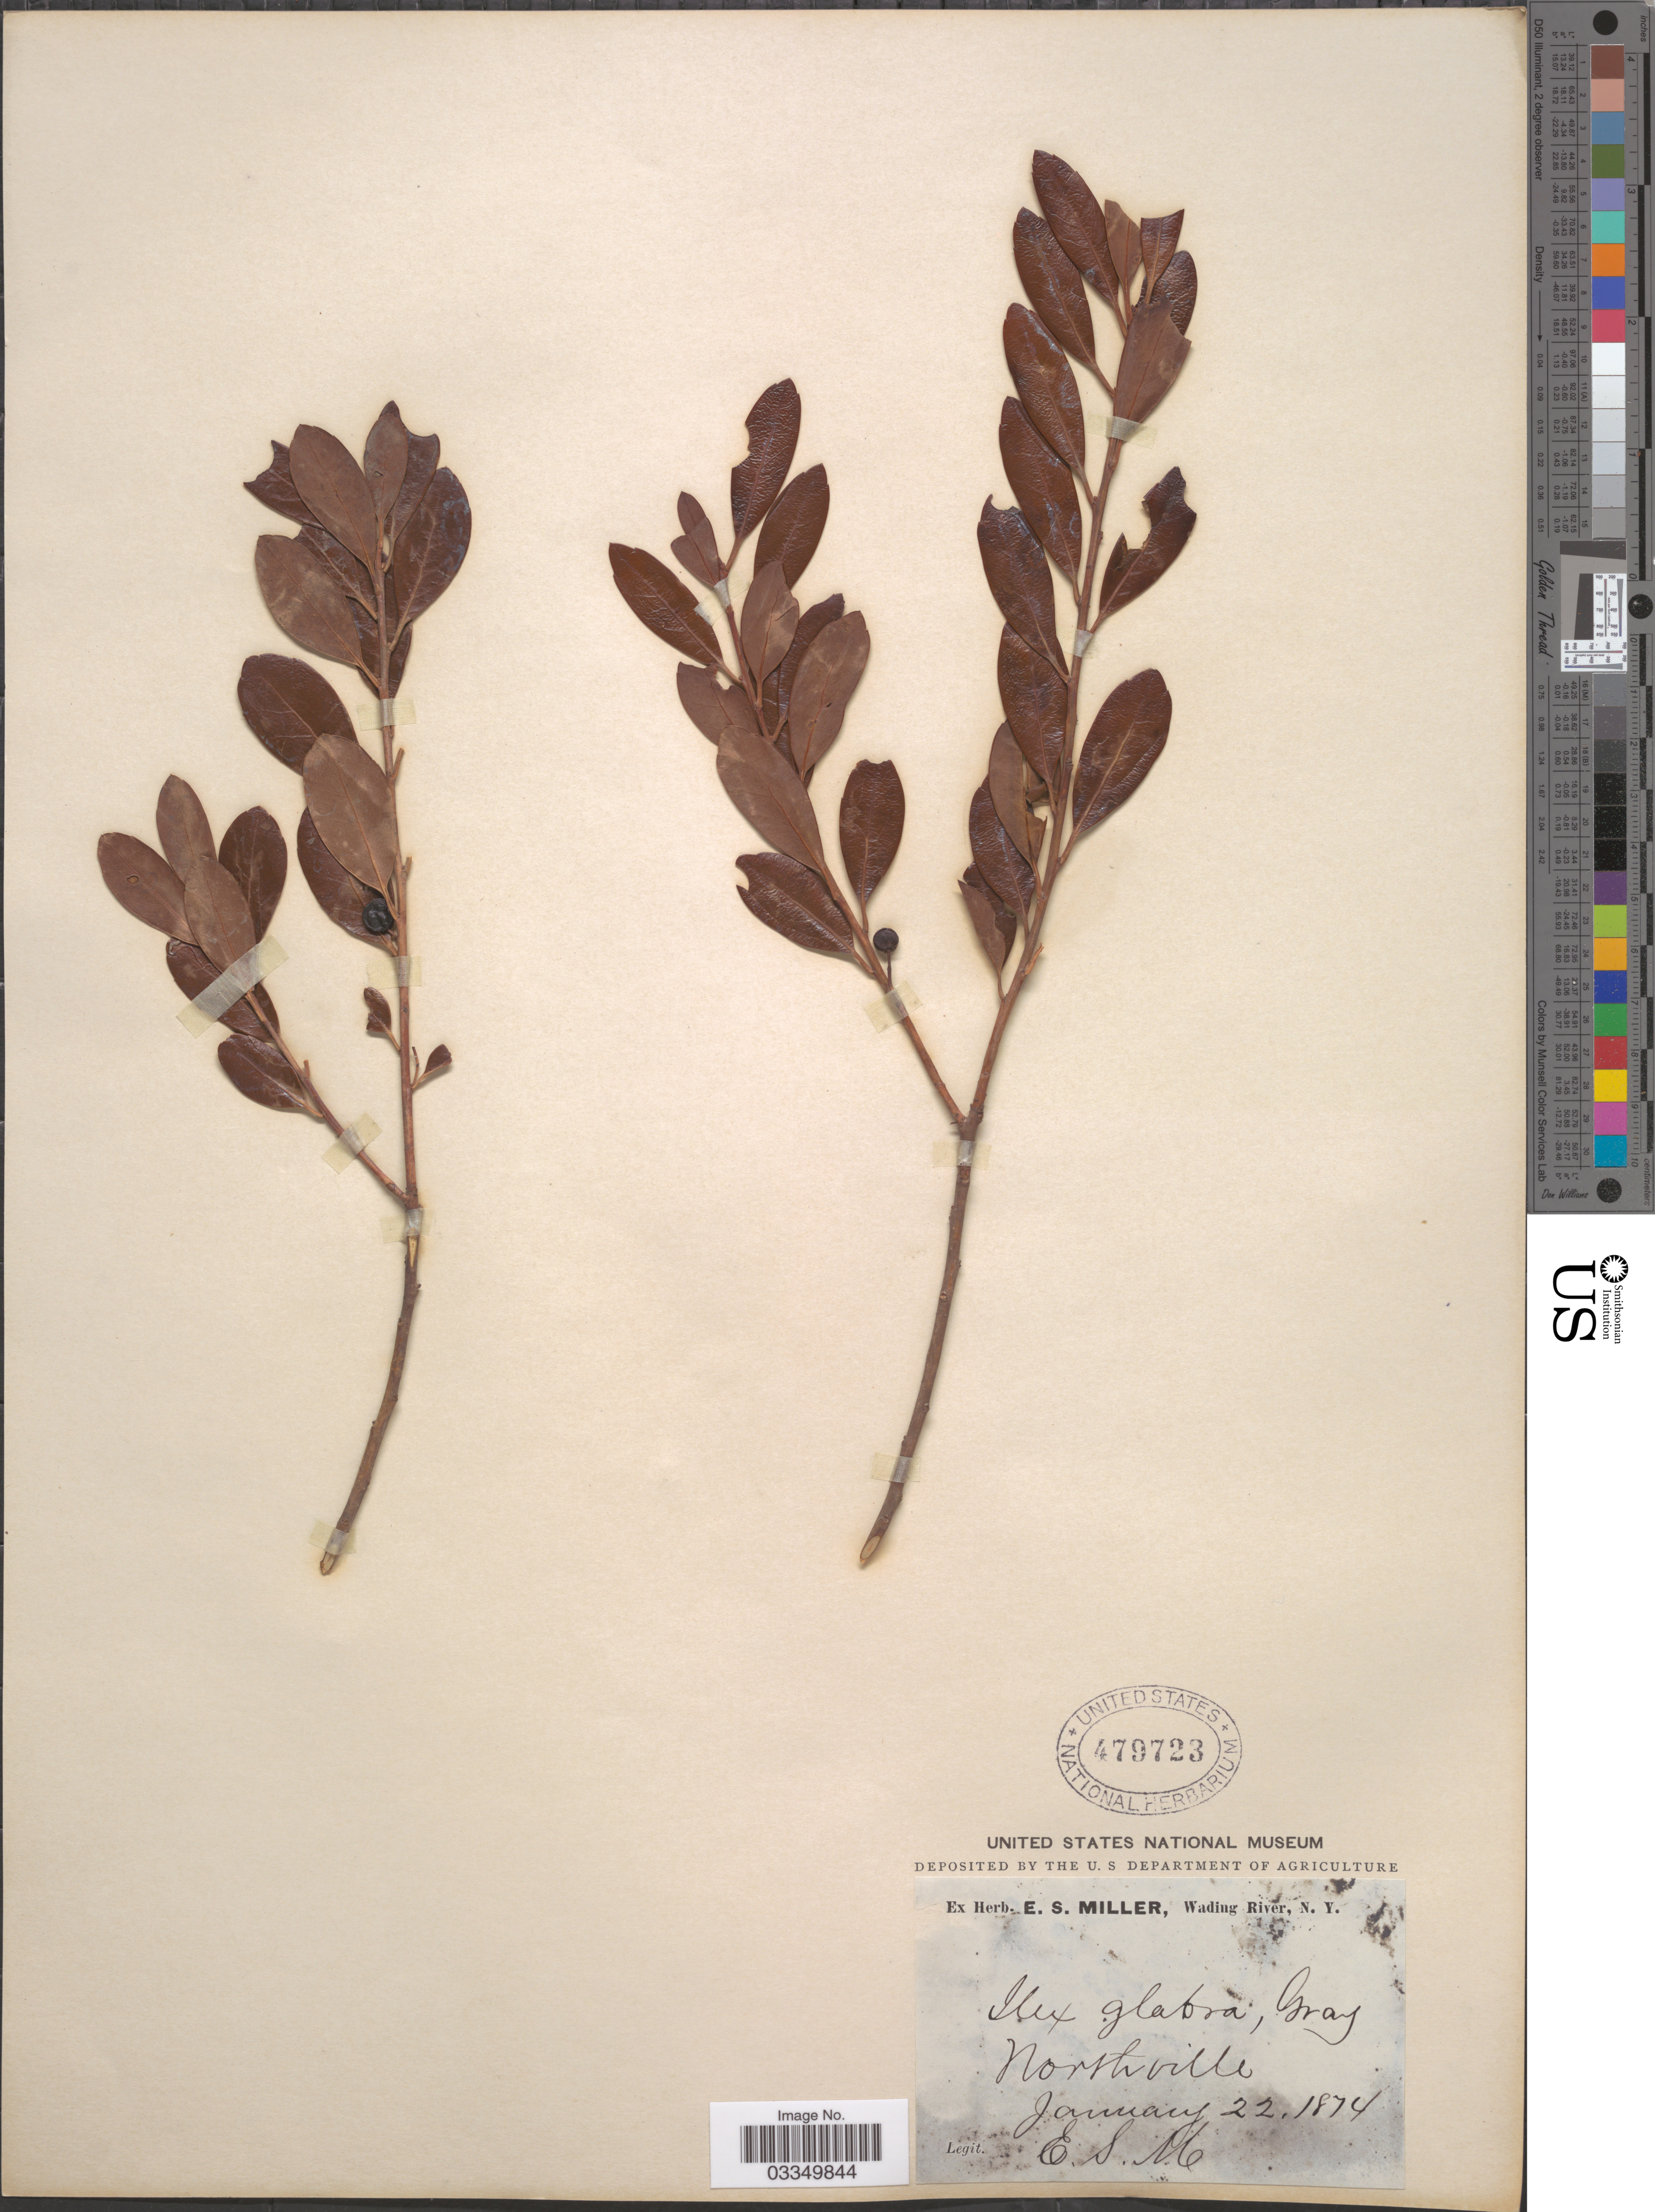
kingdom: Plantae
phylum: Tracheophyta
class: Magnoliopsida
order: Aquifoliales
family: Aquifoliaceae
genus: Ilex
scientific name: Ilex glabra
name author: (L.) A. Gray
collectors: E. S. Miller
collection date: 1874-01-22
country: United States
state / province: New York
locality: Northville.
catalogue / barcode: US 479723